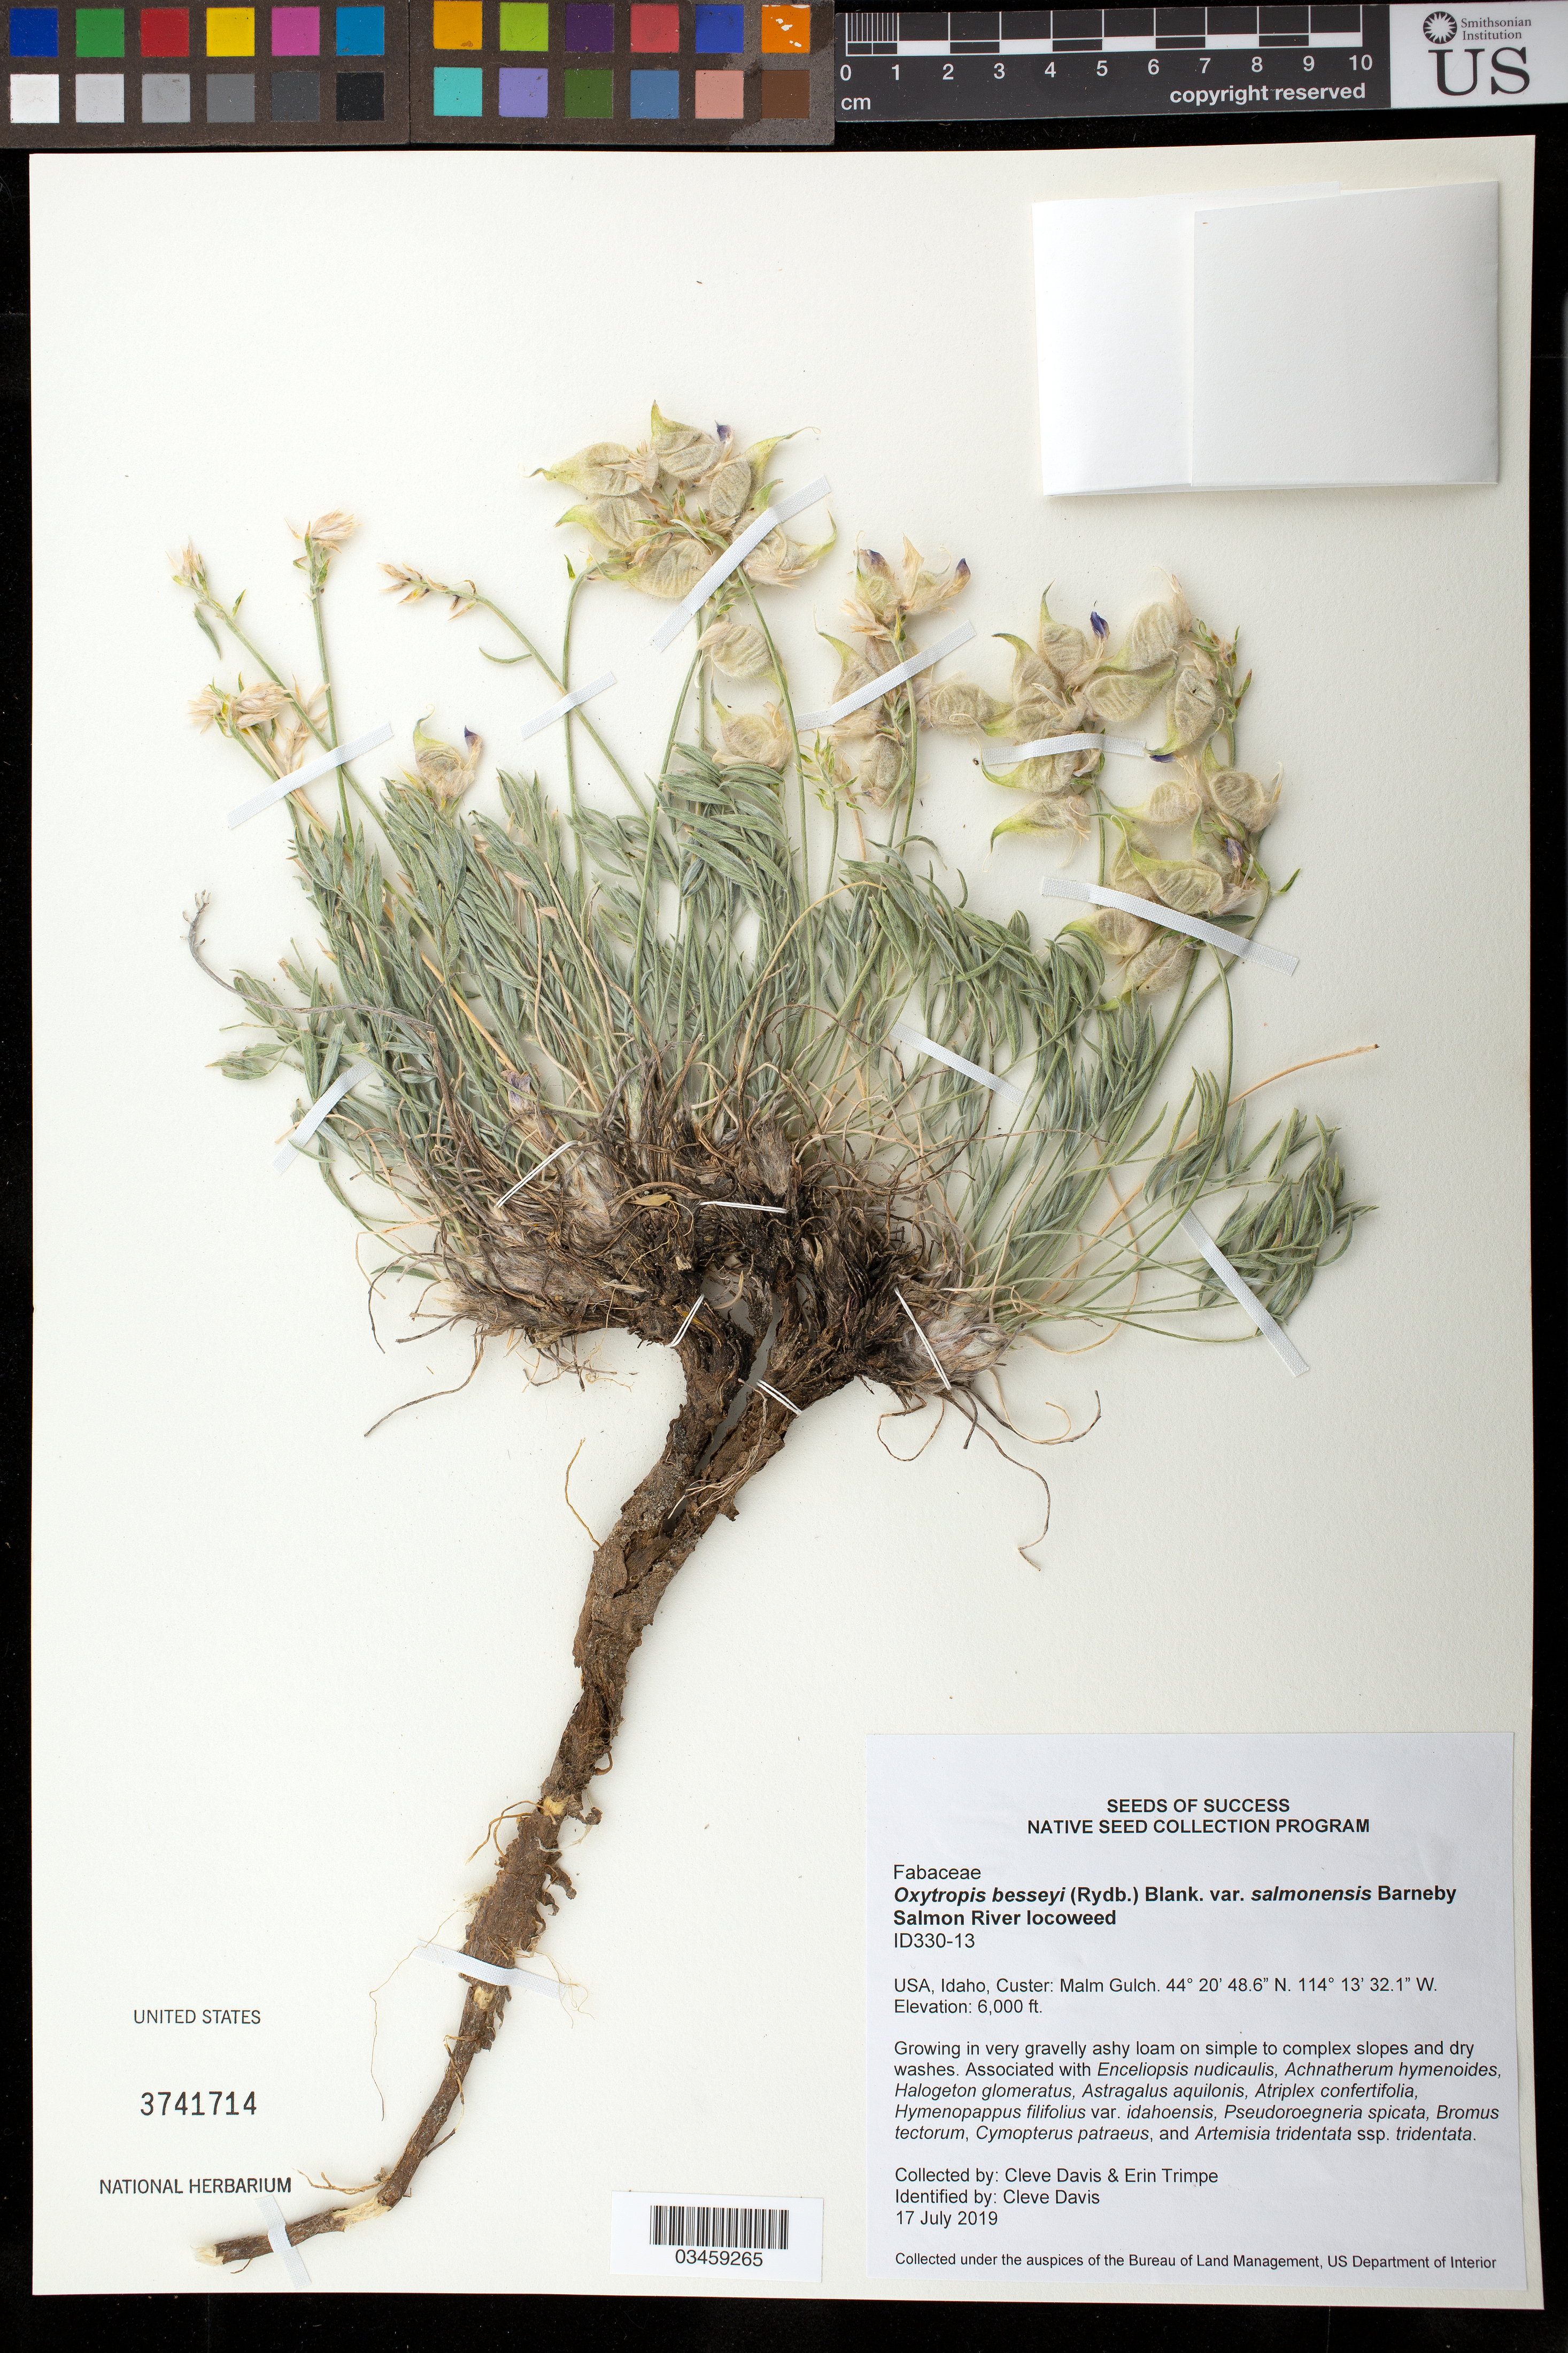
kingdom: Plantae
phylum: Tracheophyta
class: Magnoliopsida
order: Fabales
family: Fabaceae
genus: Oxytropis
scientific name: Oxytropis besseyi var. salmonensis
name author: Barneby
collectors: C. Davis & E. Trimpe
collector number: IZD330-013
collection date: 2019-07-17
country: United States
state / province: Idaho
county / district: Custer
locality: Malm Gulch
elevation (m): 1829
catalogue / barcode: US 3741714